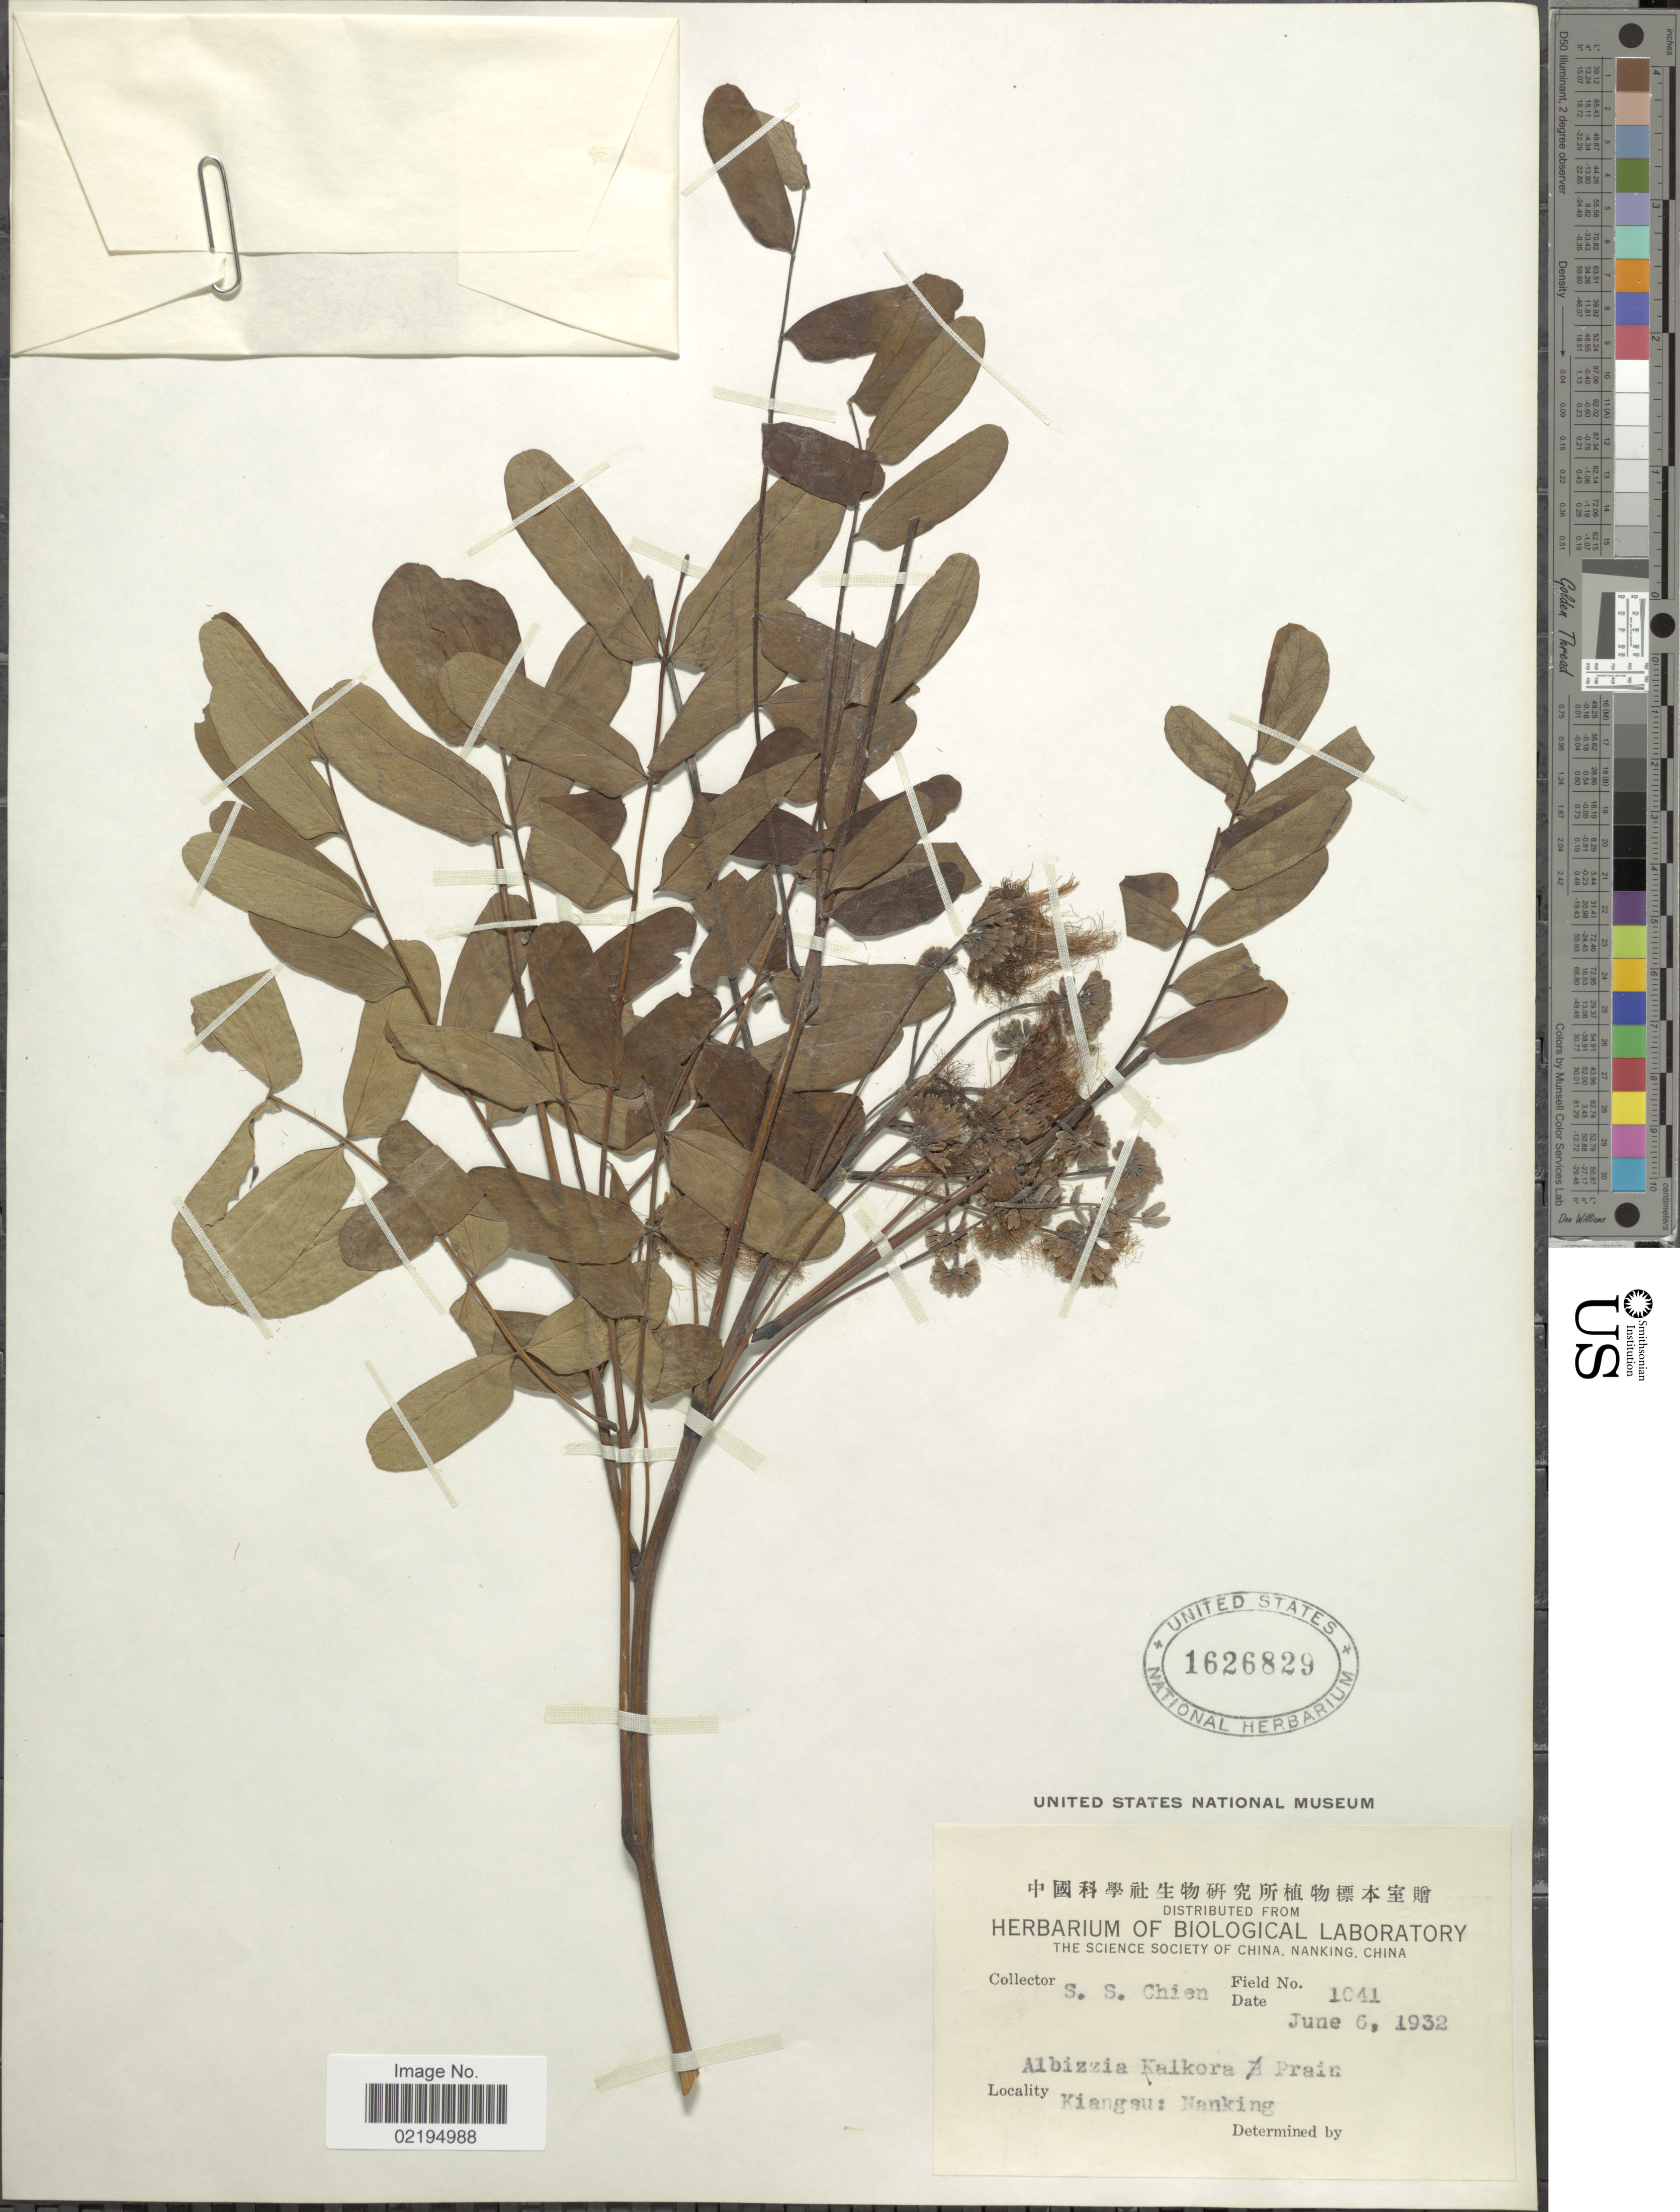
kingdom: Plantae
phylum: Tracheophyta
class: Magnoliopsida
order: Fabales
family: Fabaceae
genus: Albizia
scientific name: Albizia kalkora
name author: (Roxb.) Prain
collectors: S. Chien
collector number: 1041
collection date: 1932-06-06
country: China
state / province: Jiangsu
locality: Kiangsu: Nanking.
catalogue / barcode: US 1626829